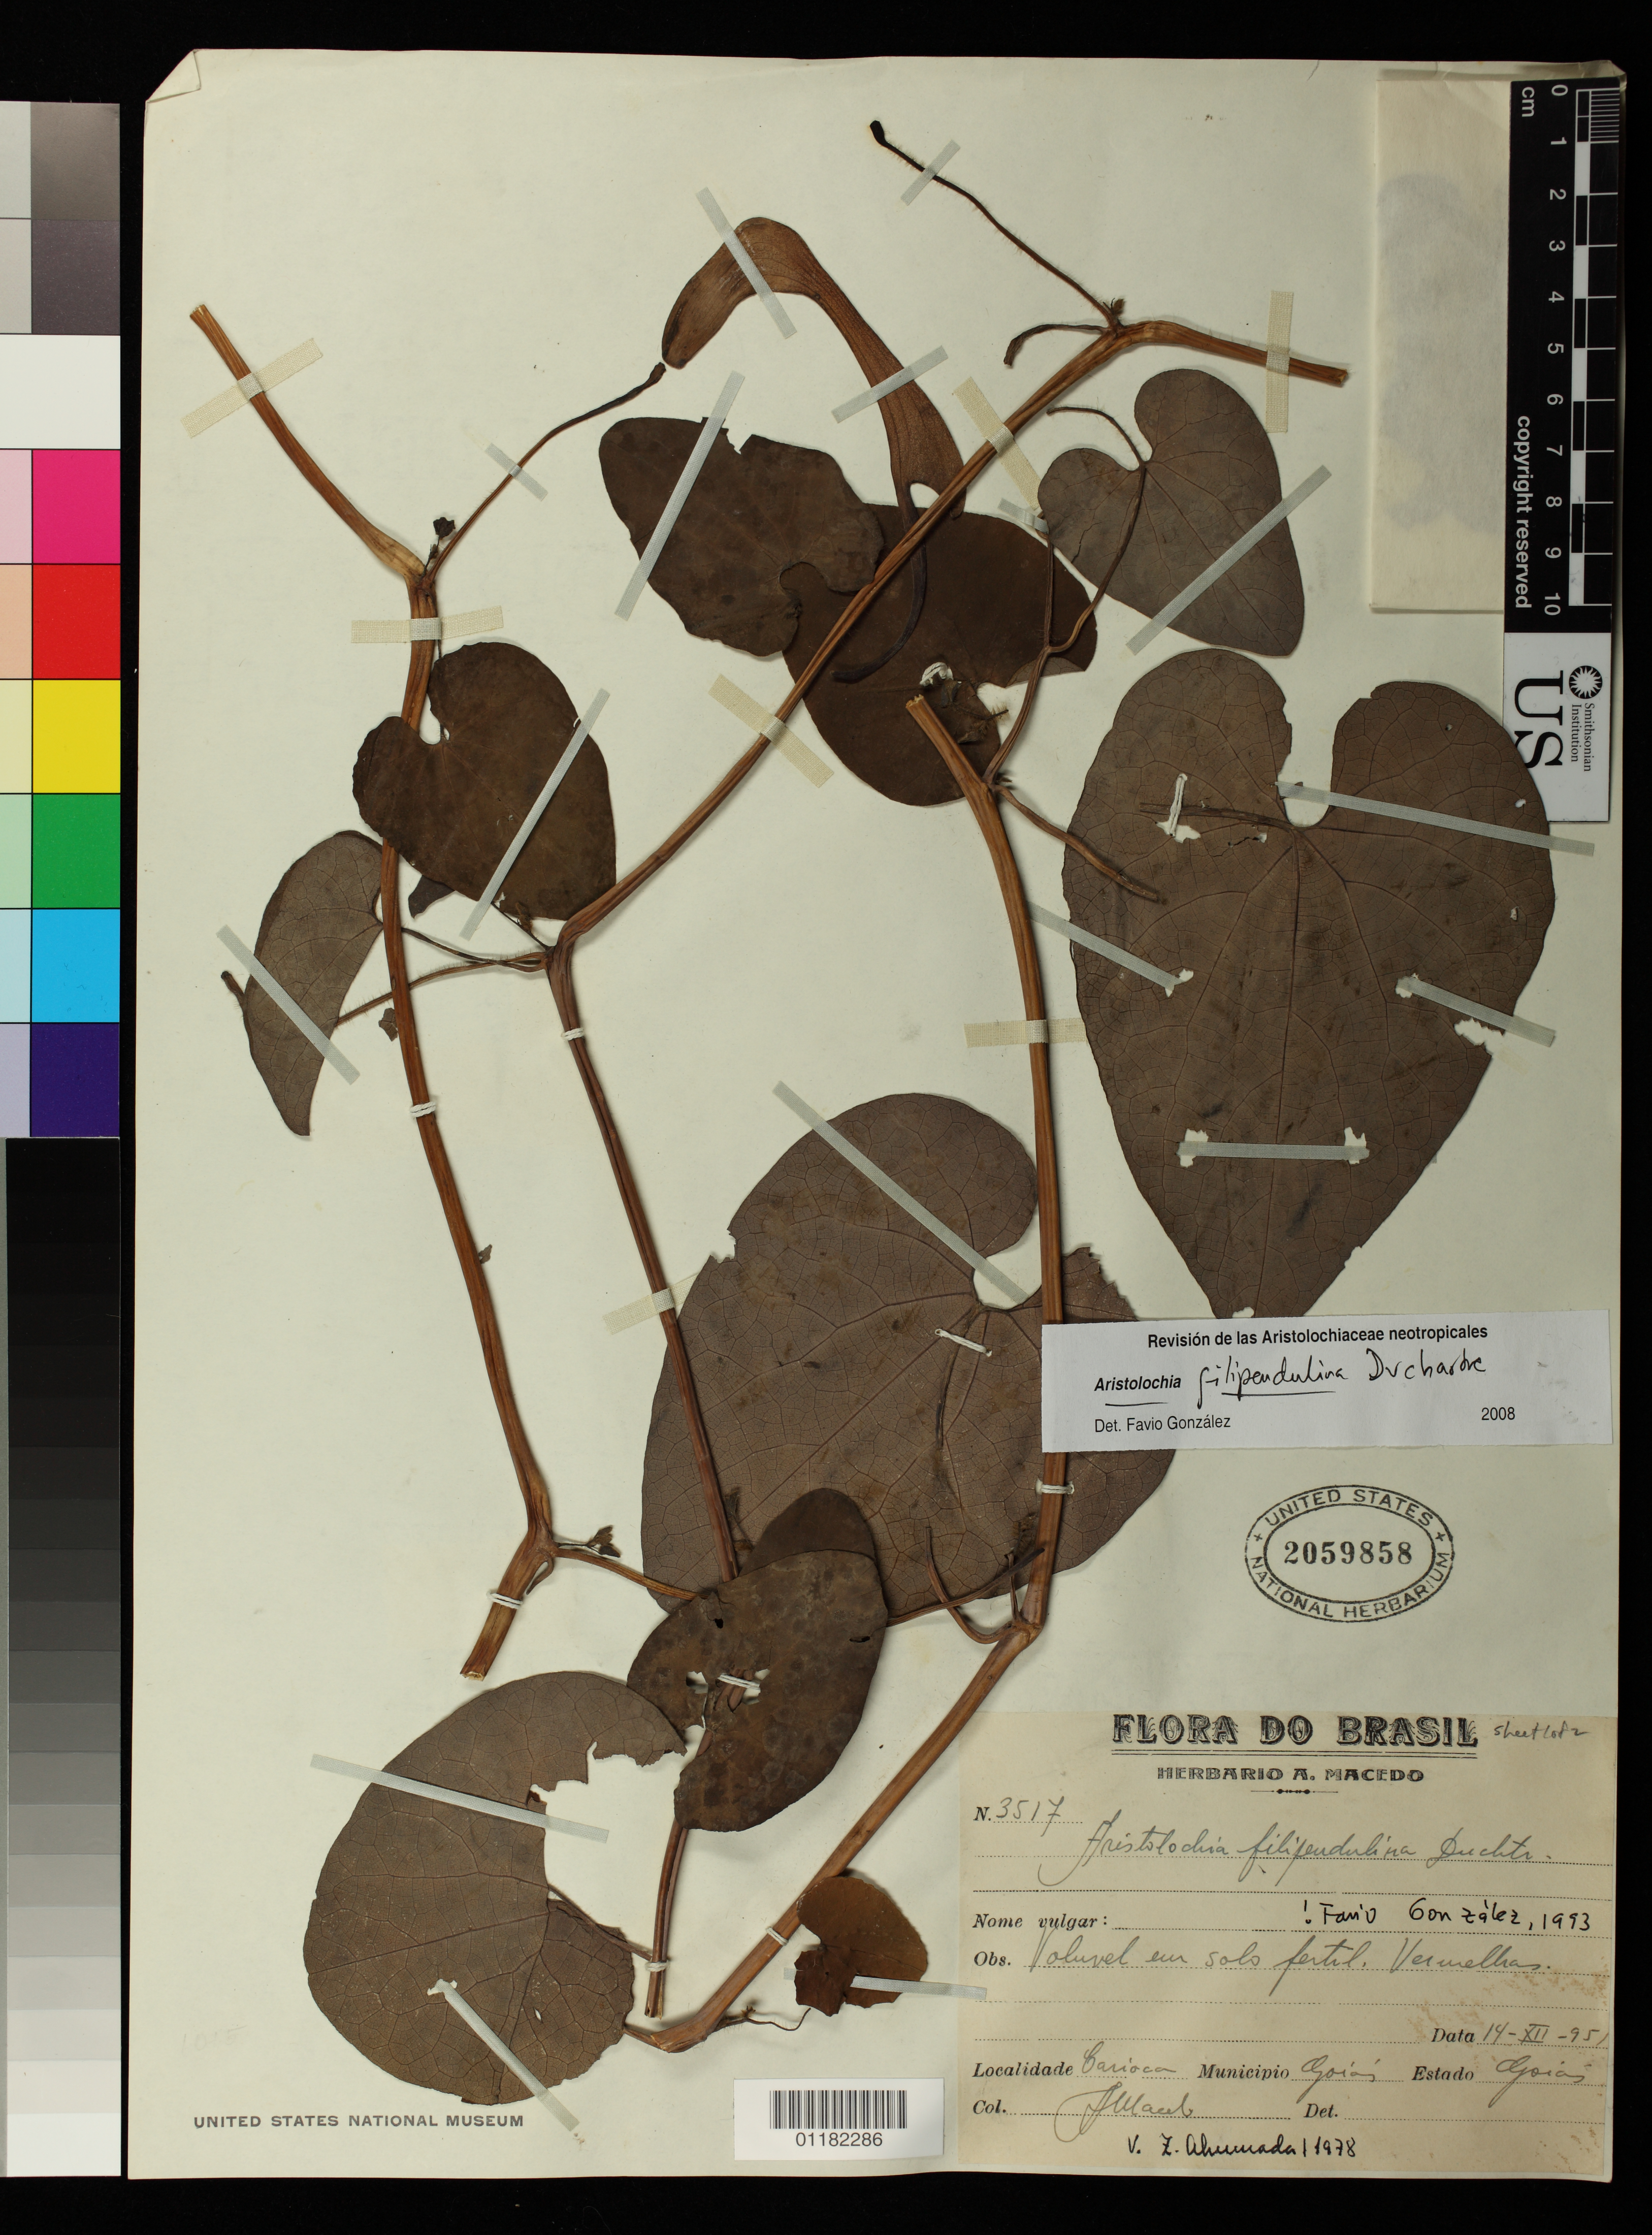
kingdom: Plantae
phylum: Tracheophyta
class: Magnoliopsida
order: Piperales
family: Aristolochiaceae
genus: Aristolochia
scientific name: Aristolochia filipendula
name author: Duch.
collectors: A. Macedo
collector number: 3517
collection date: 1895-12-14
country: Brazil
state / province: Goiás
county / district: Goias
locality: Carioca Municipio Goias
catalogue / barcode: US 2059858